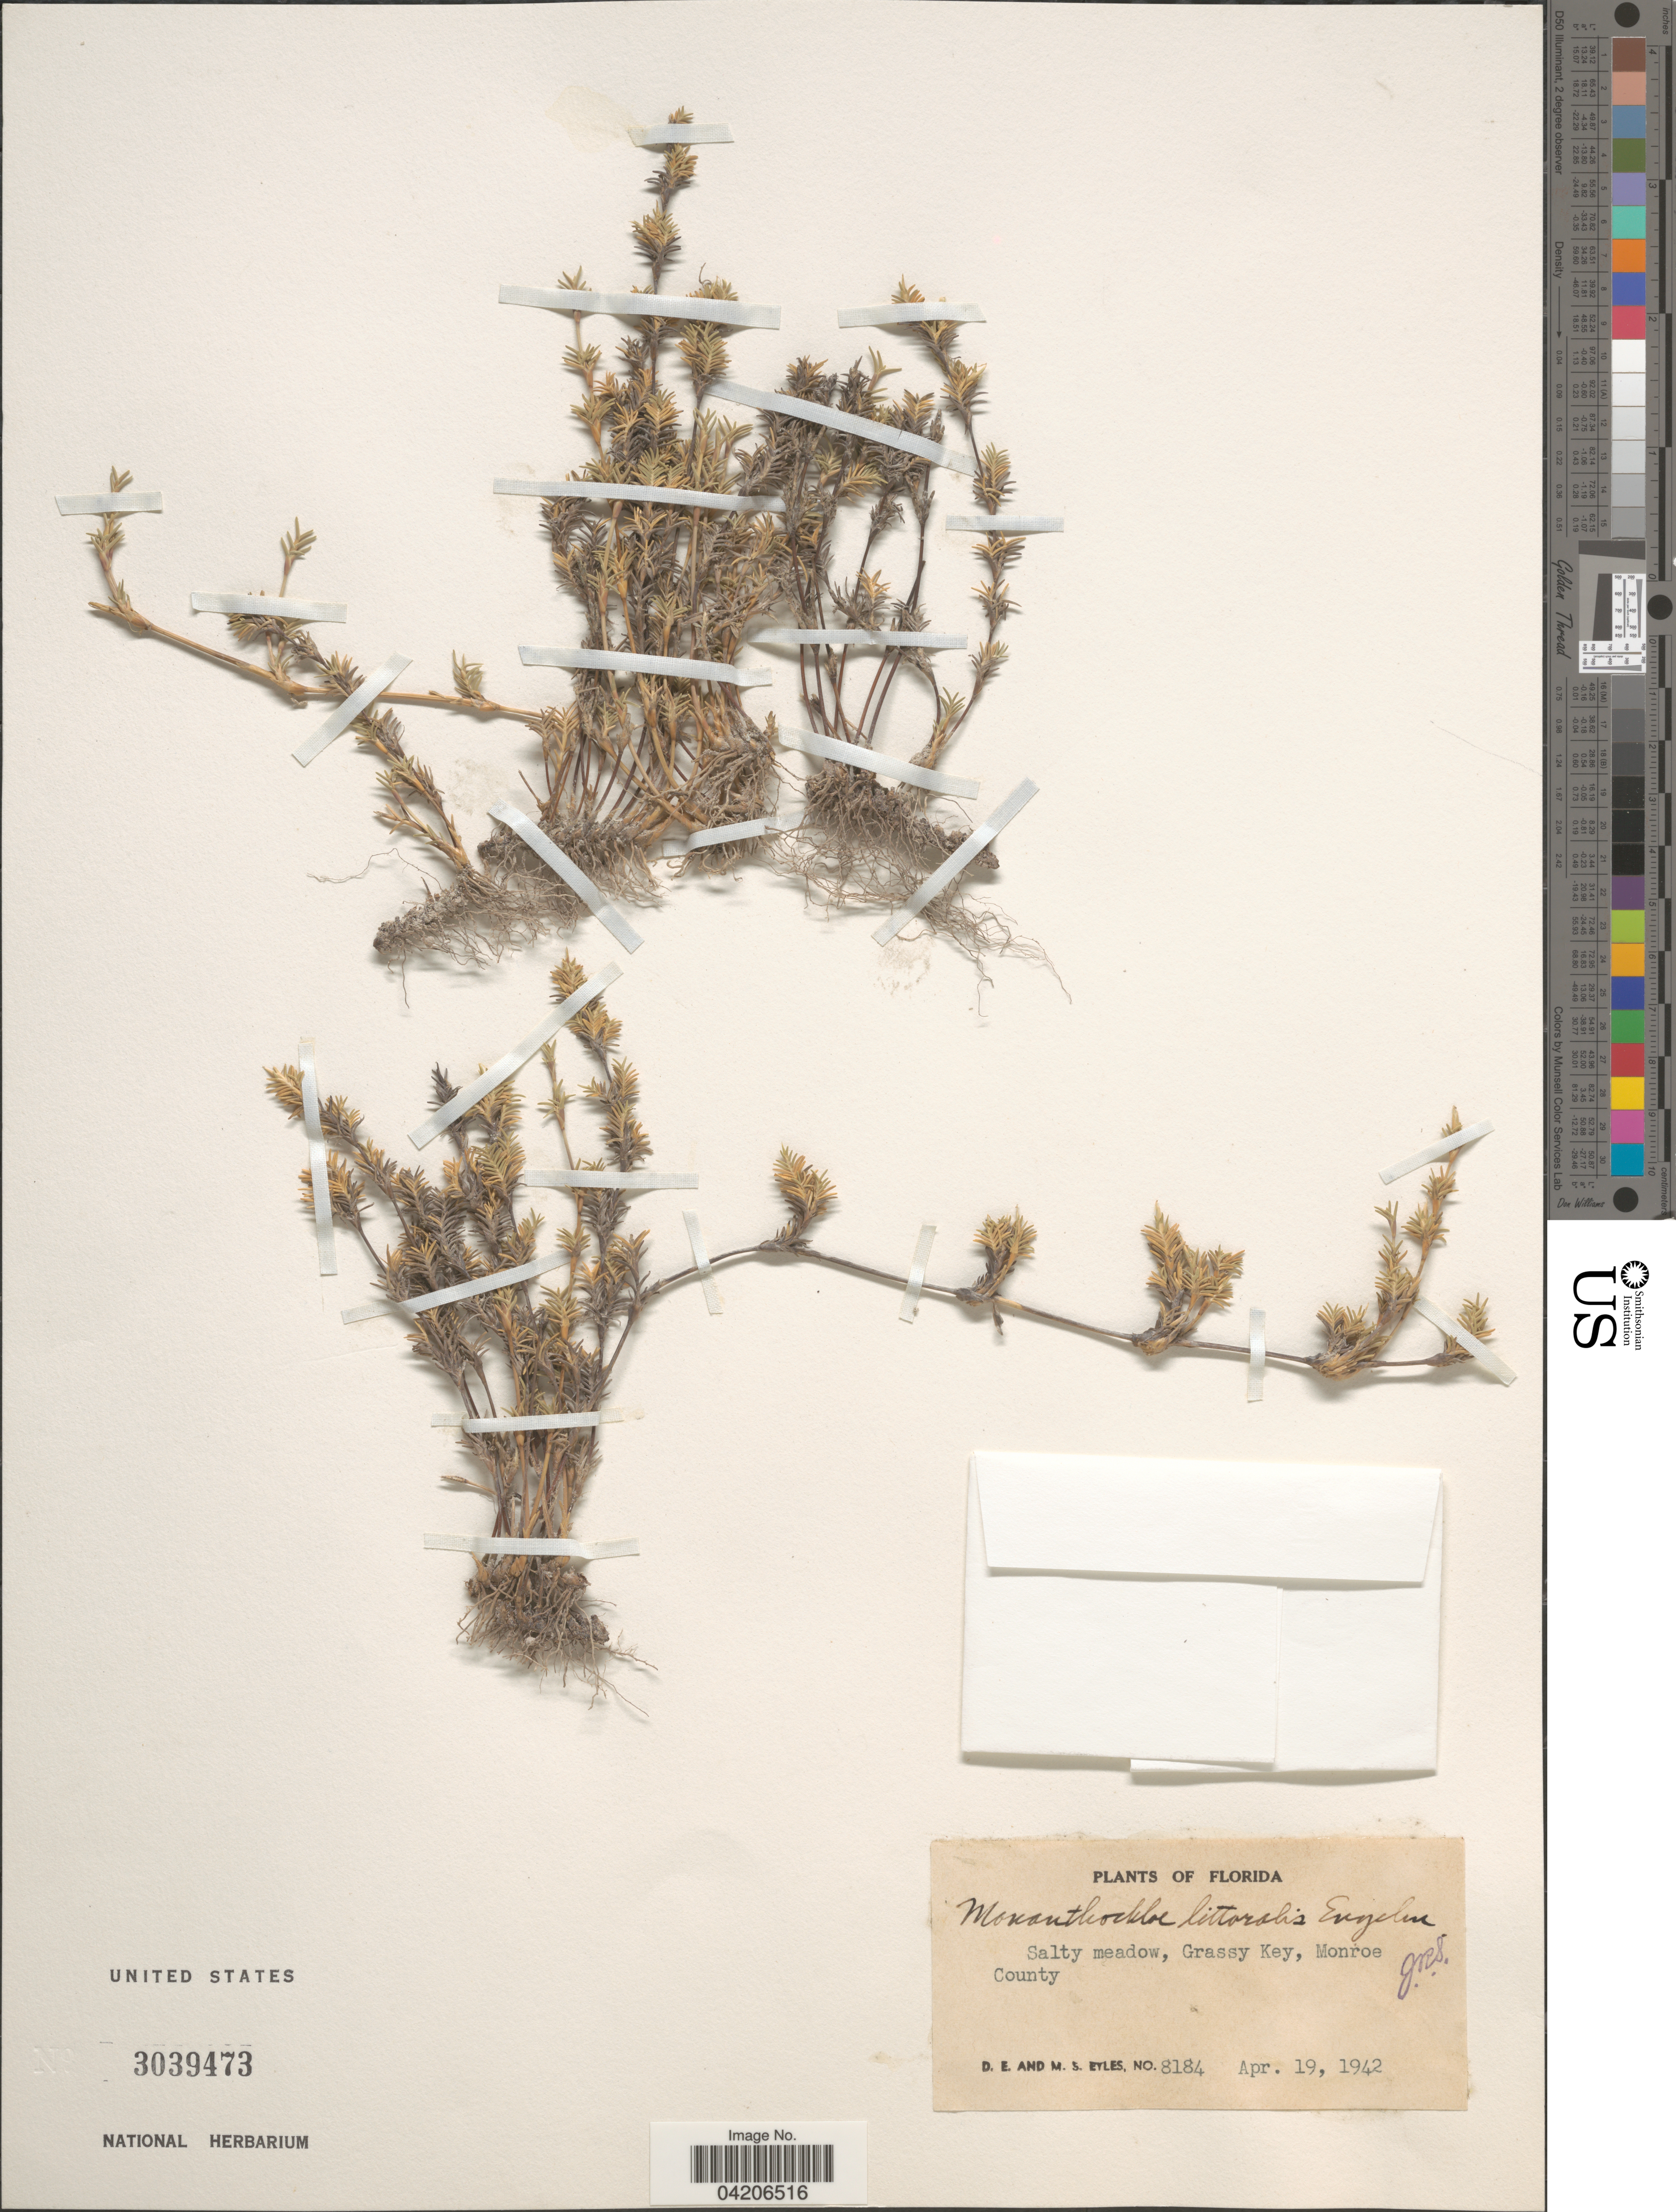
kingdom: Plantae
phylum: Tracheophyta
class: Liliopsida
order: Poales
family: Poaceae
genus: Distichlis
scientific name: Distichlis littoralis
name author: (Engelm.) H.L. Bell & Columbus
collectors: D. Eyles & M. Eyles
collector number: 8184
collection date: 1942-04-19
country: United States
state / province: Florida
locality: Grassy Key, Monroe County.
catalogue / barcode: US 3039473